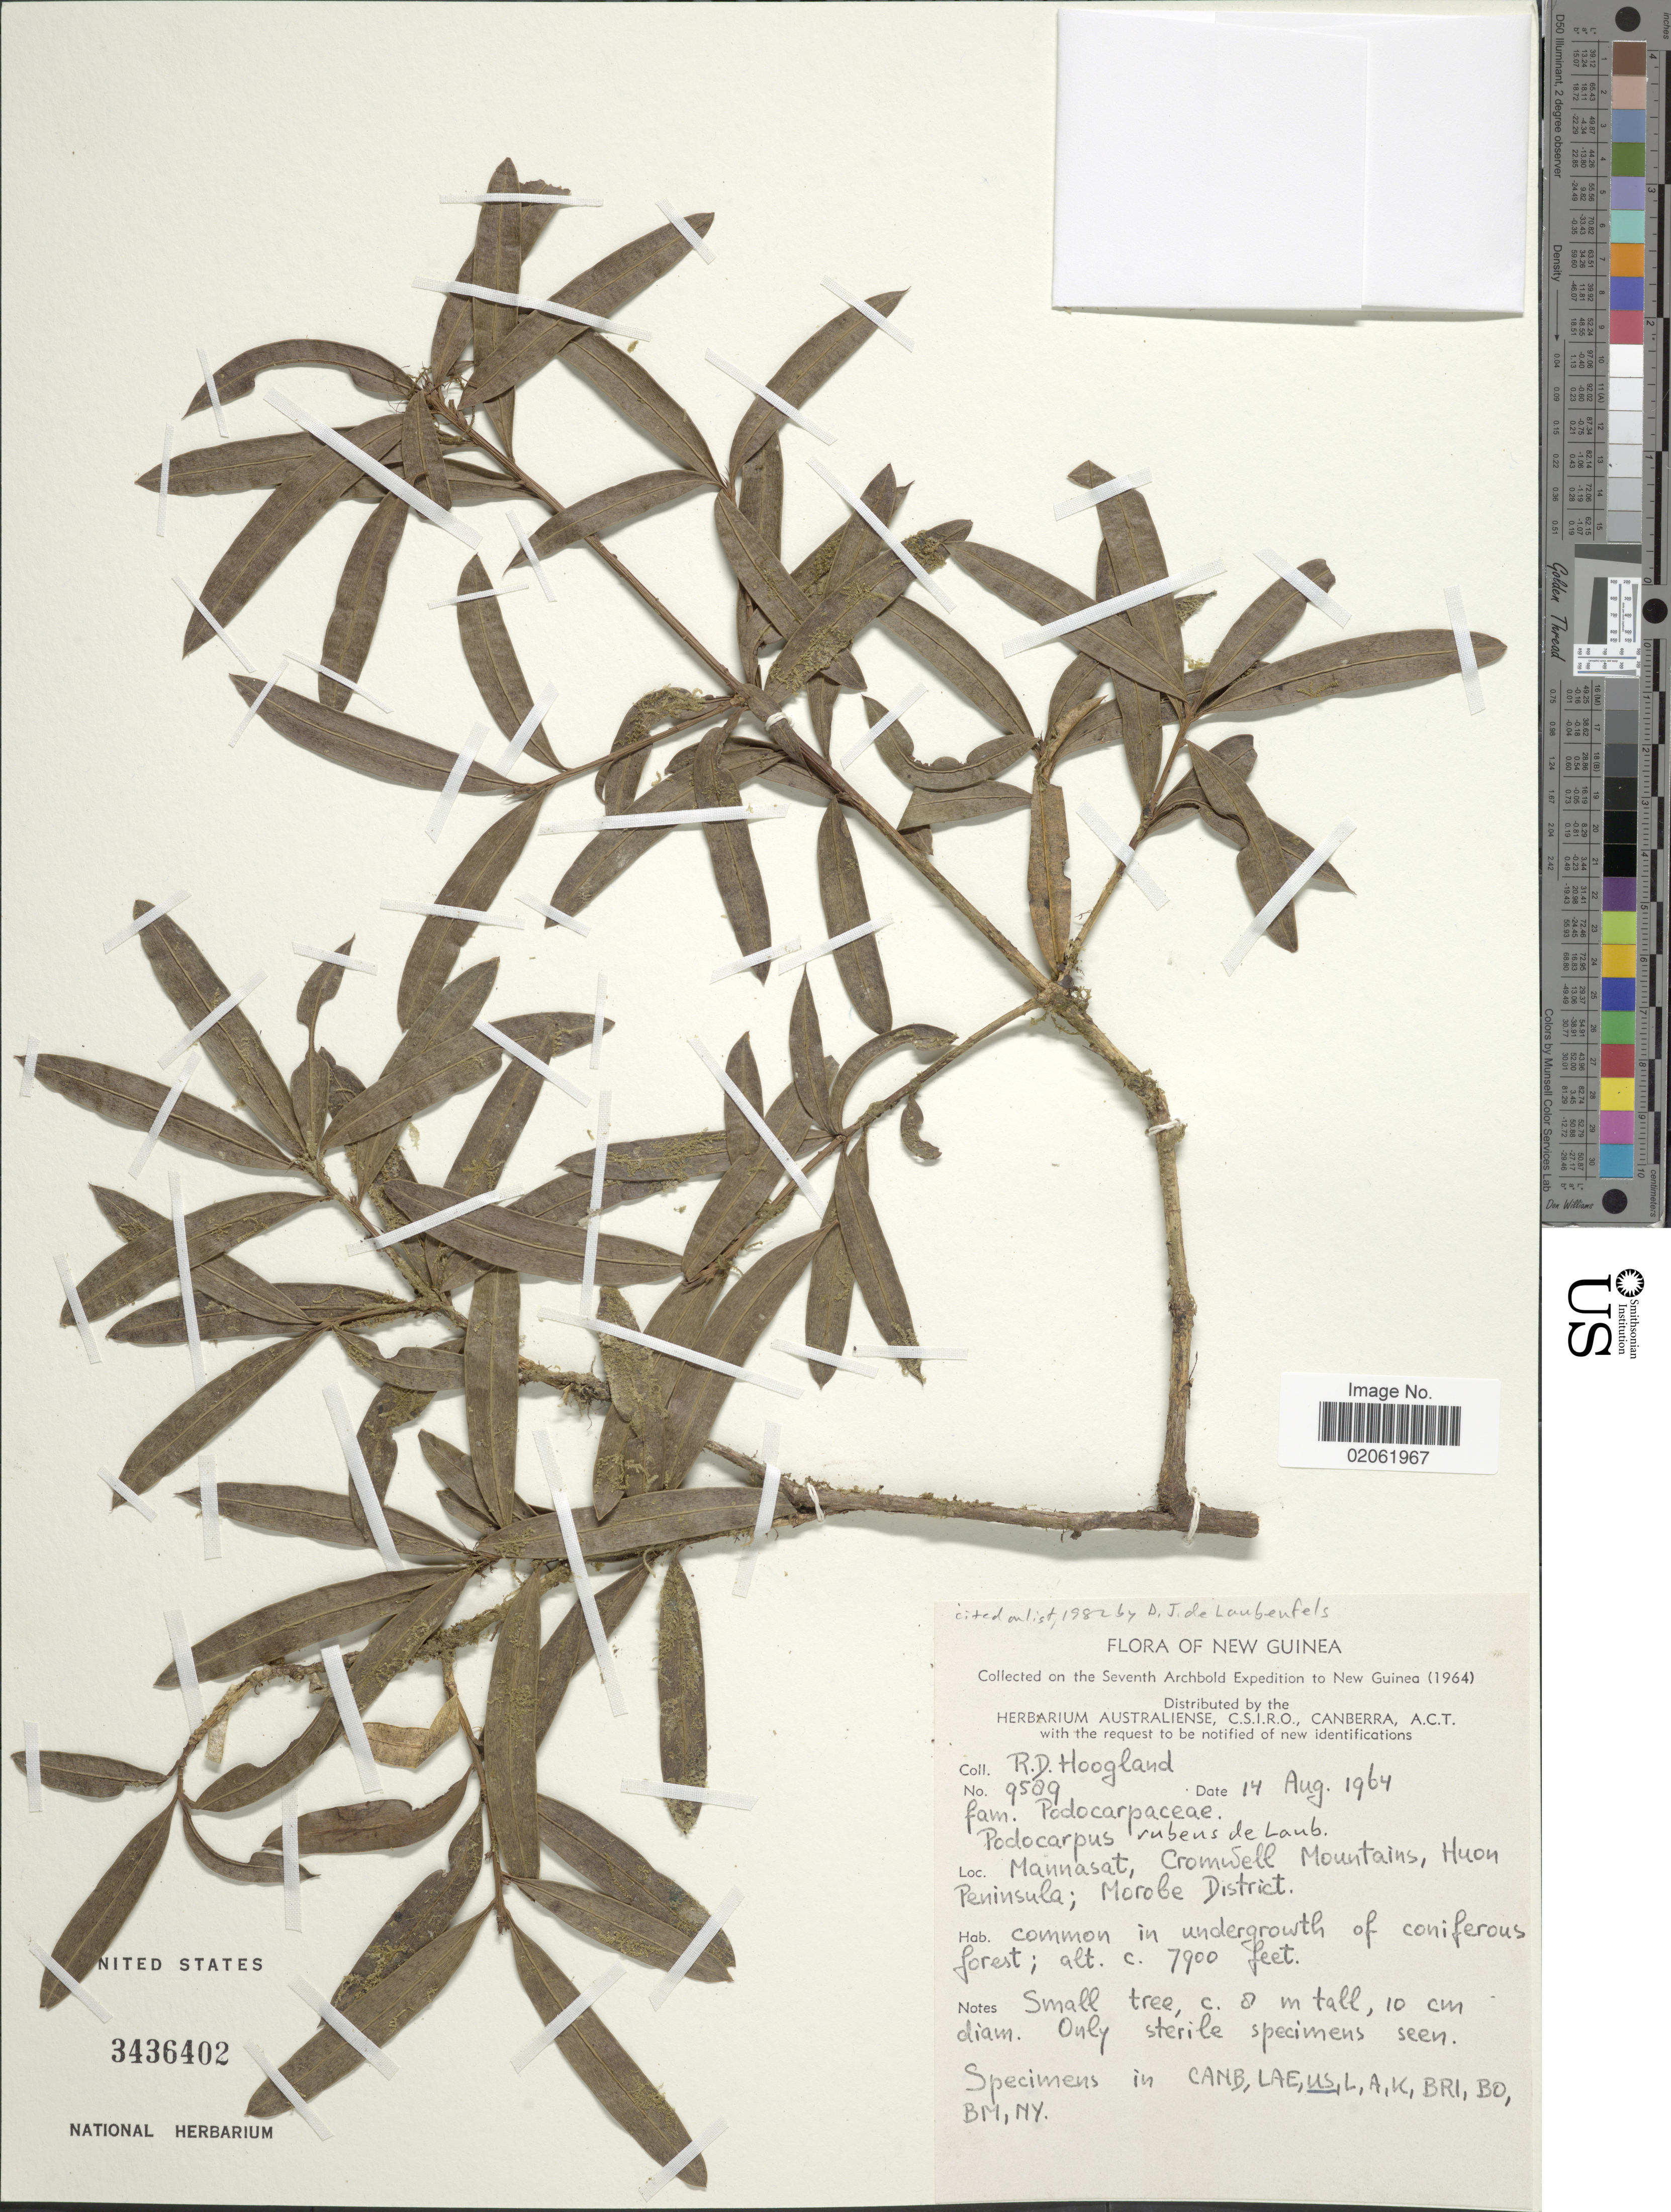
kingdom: Plantae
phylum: Tracheophyta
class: Pinopsida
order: Pinales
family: Podocarpaceae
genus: Podocarpus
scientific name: Podocarpus rubens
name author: de Laub.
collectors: R. D. Hoogland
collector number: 9589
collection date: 1964-08-14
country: Papua New Guinea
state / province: Morobe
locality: Mannasat, Cromwell Mountains, Huon Peninsula; Morobe District.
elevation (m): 2408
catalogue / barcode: US 3436402